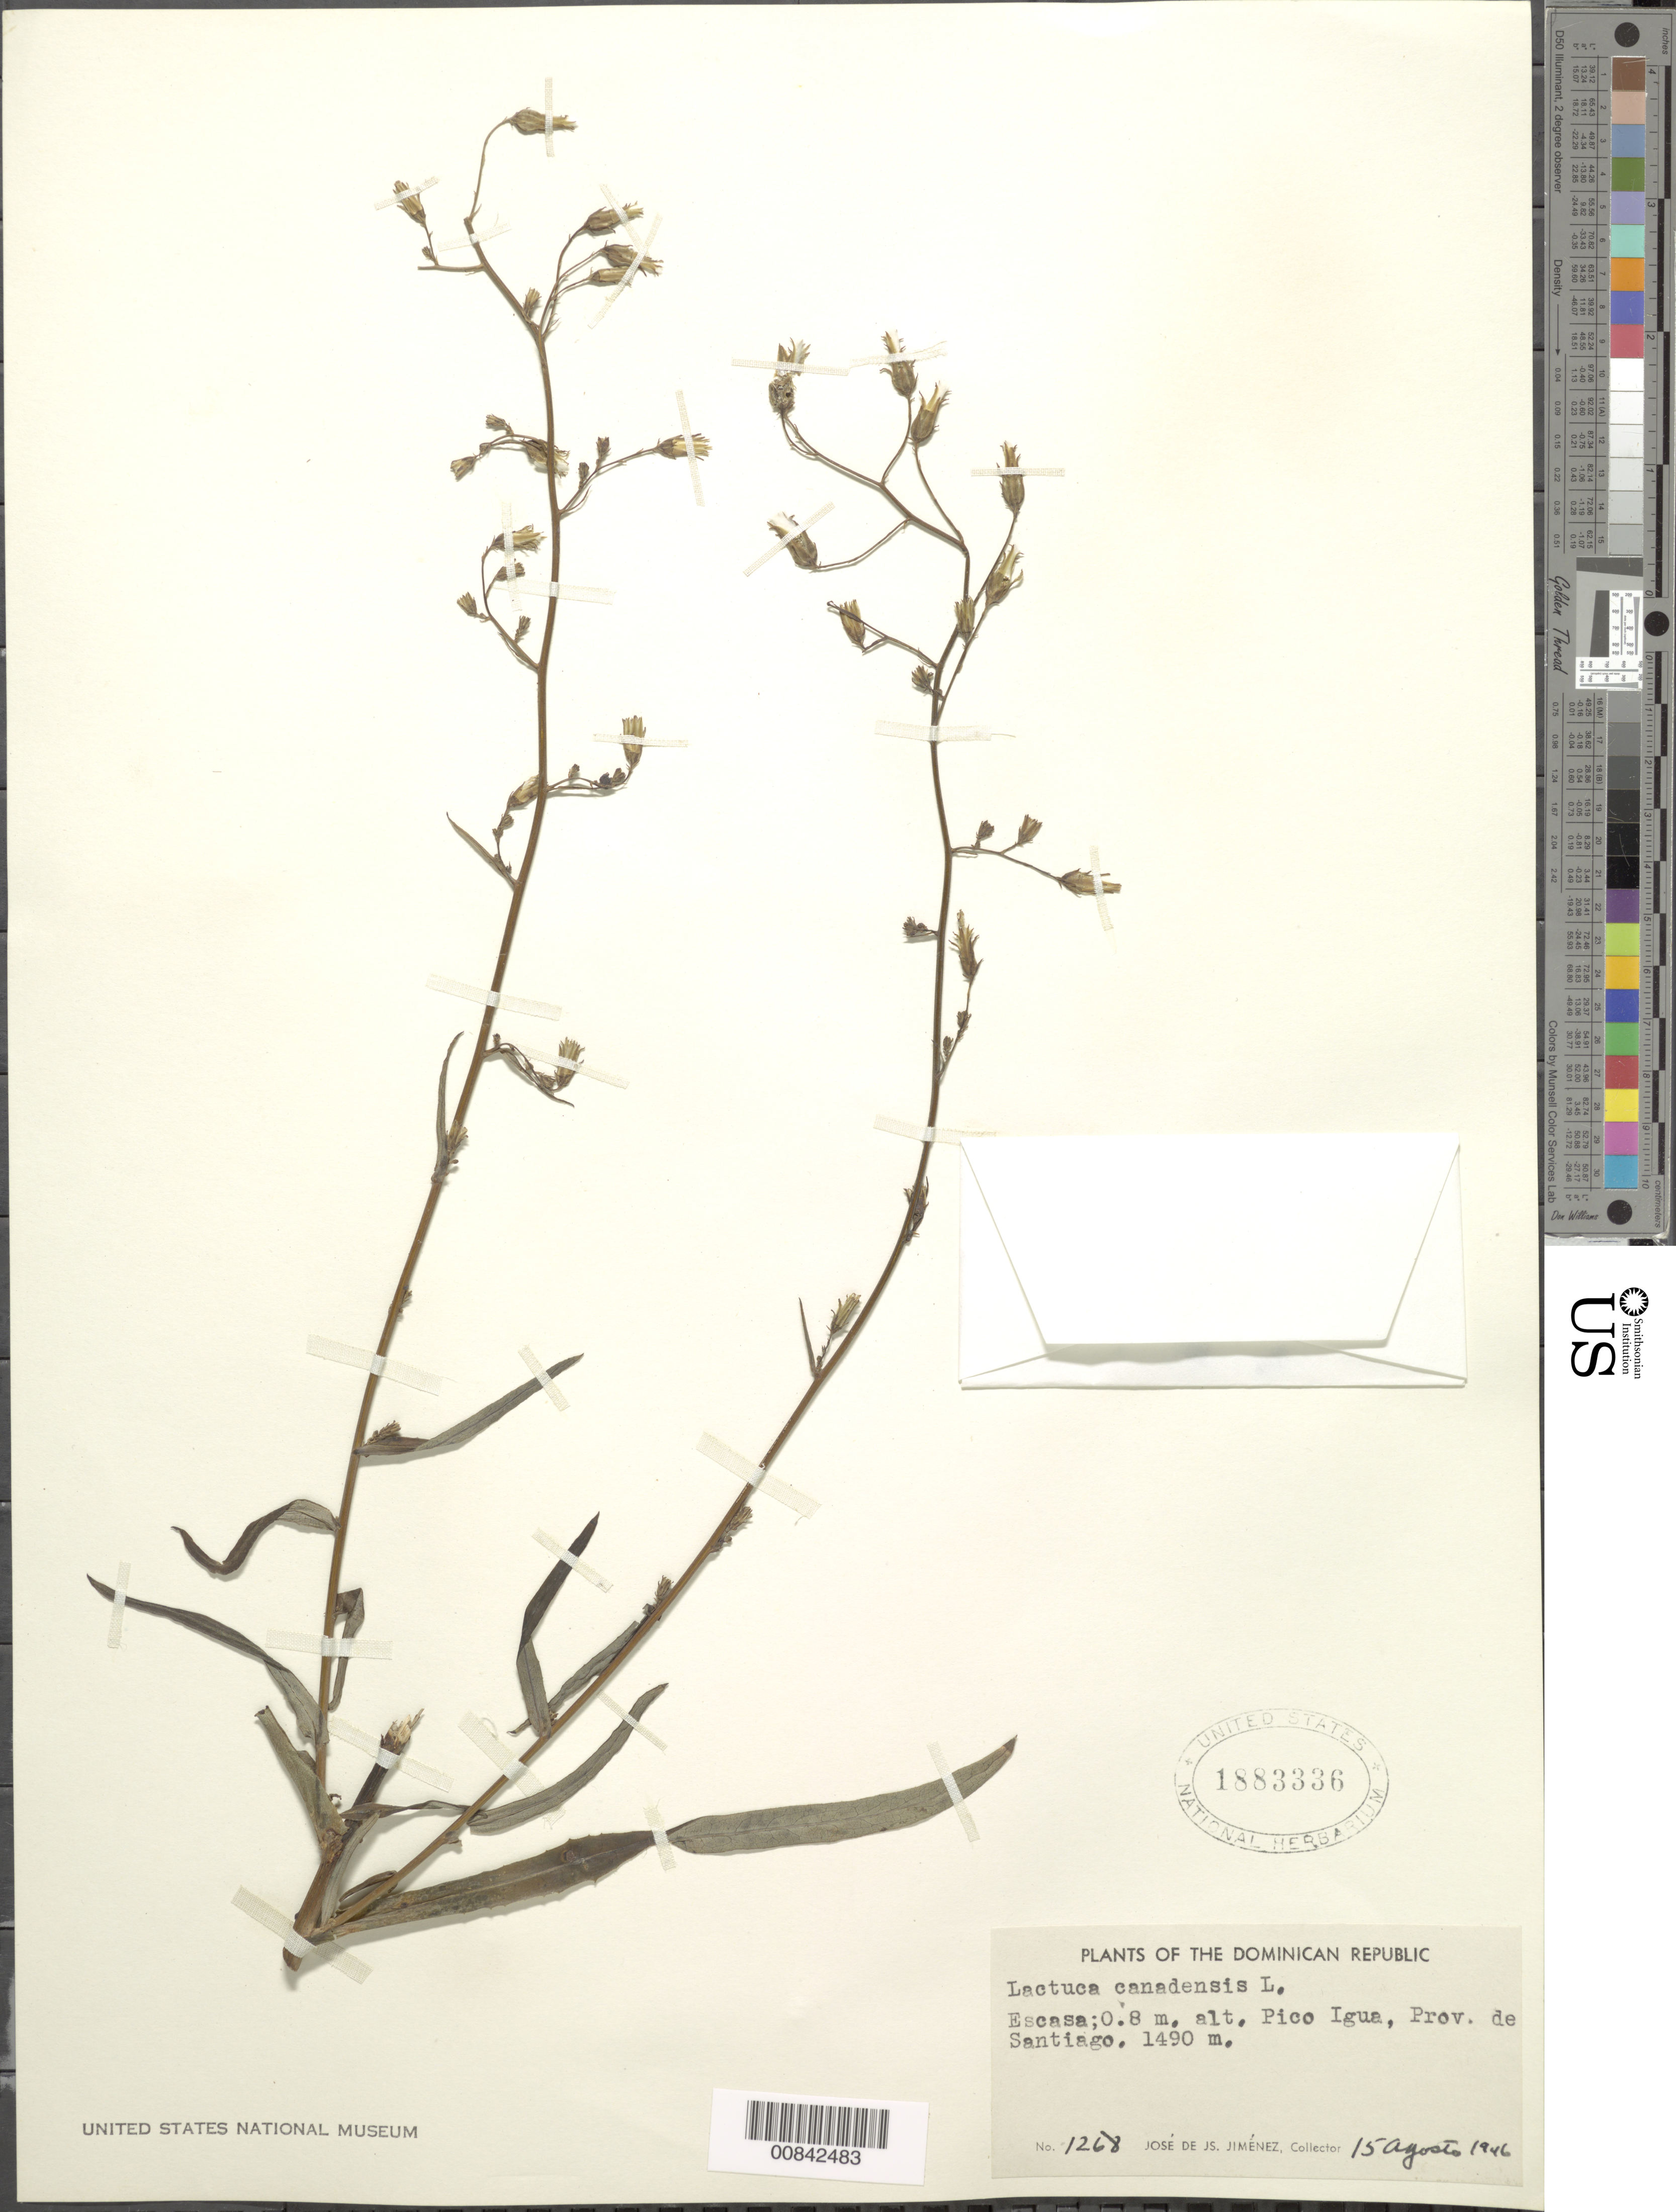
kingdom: Plantae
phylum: Tracheophyta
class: Magnoliopsida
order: Asterales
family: Asteraceae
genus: Lactuca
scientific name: Lactuca canadensis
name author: L.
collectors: J. J. Jiménez Almonte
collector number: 1268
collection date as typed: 15 Aug 1946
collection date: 1946-08-15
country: Dominican Republic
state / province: Santiago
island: Hispaniola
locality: Pico Igua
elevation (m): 1490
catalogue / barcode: US 1883336